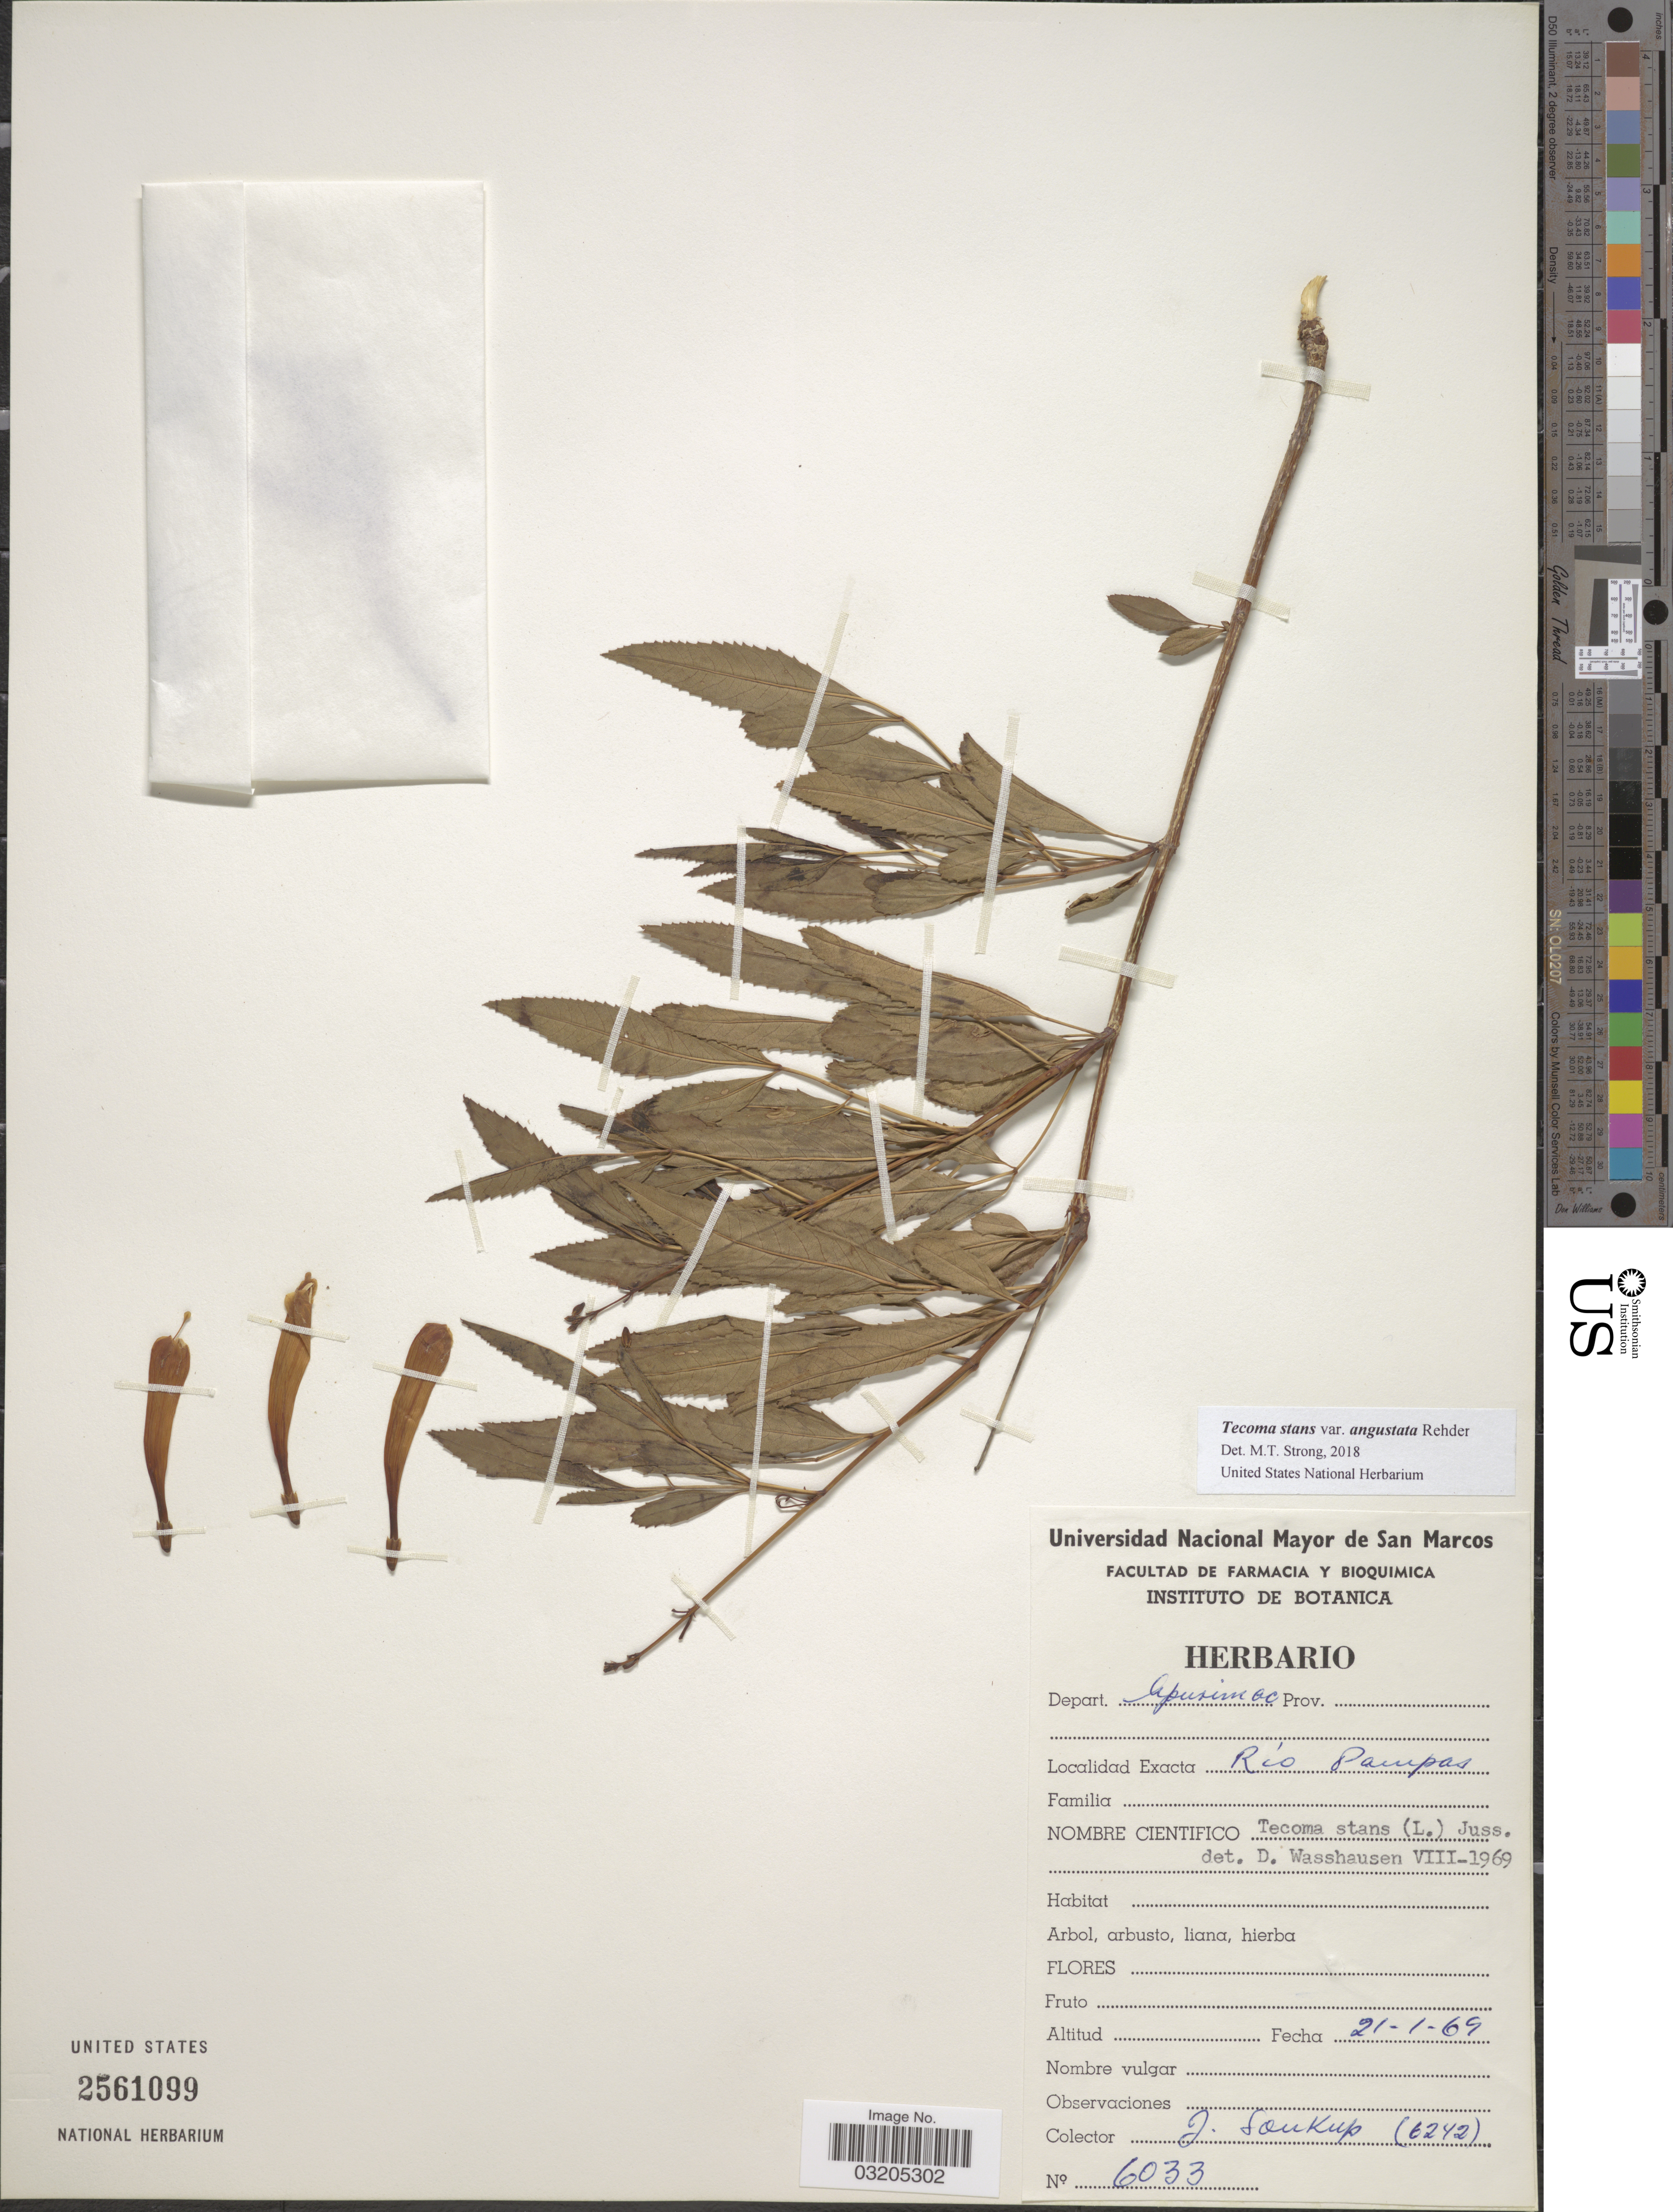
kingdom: Plantae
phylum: Tracheophyta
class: Magnoliopsida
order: Lamiales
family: Bignoniaceae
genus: Tecoma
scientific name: Tecoma stans var. angustata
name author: Rehder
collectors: J. Soukup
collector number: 6242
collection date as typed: Transcribed d/m/y: 21/1/69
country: Peru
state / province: Apurímac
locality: Depart. Apurimac, Río Pampas.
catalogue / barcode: US 2561099